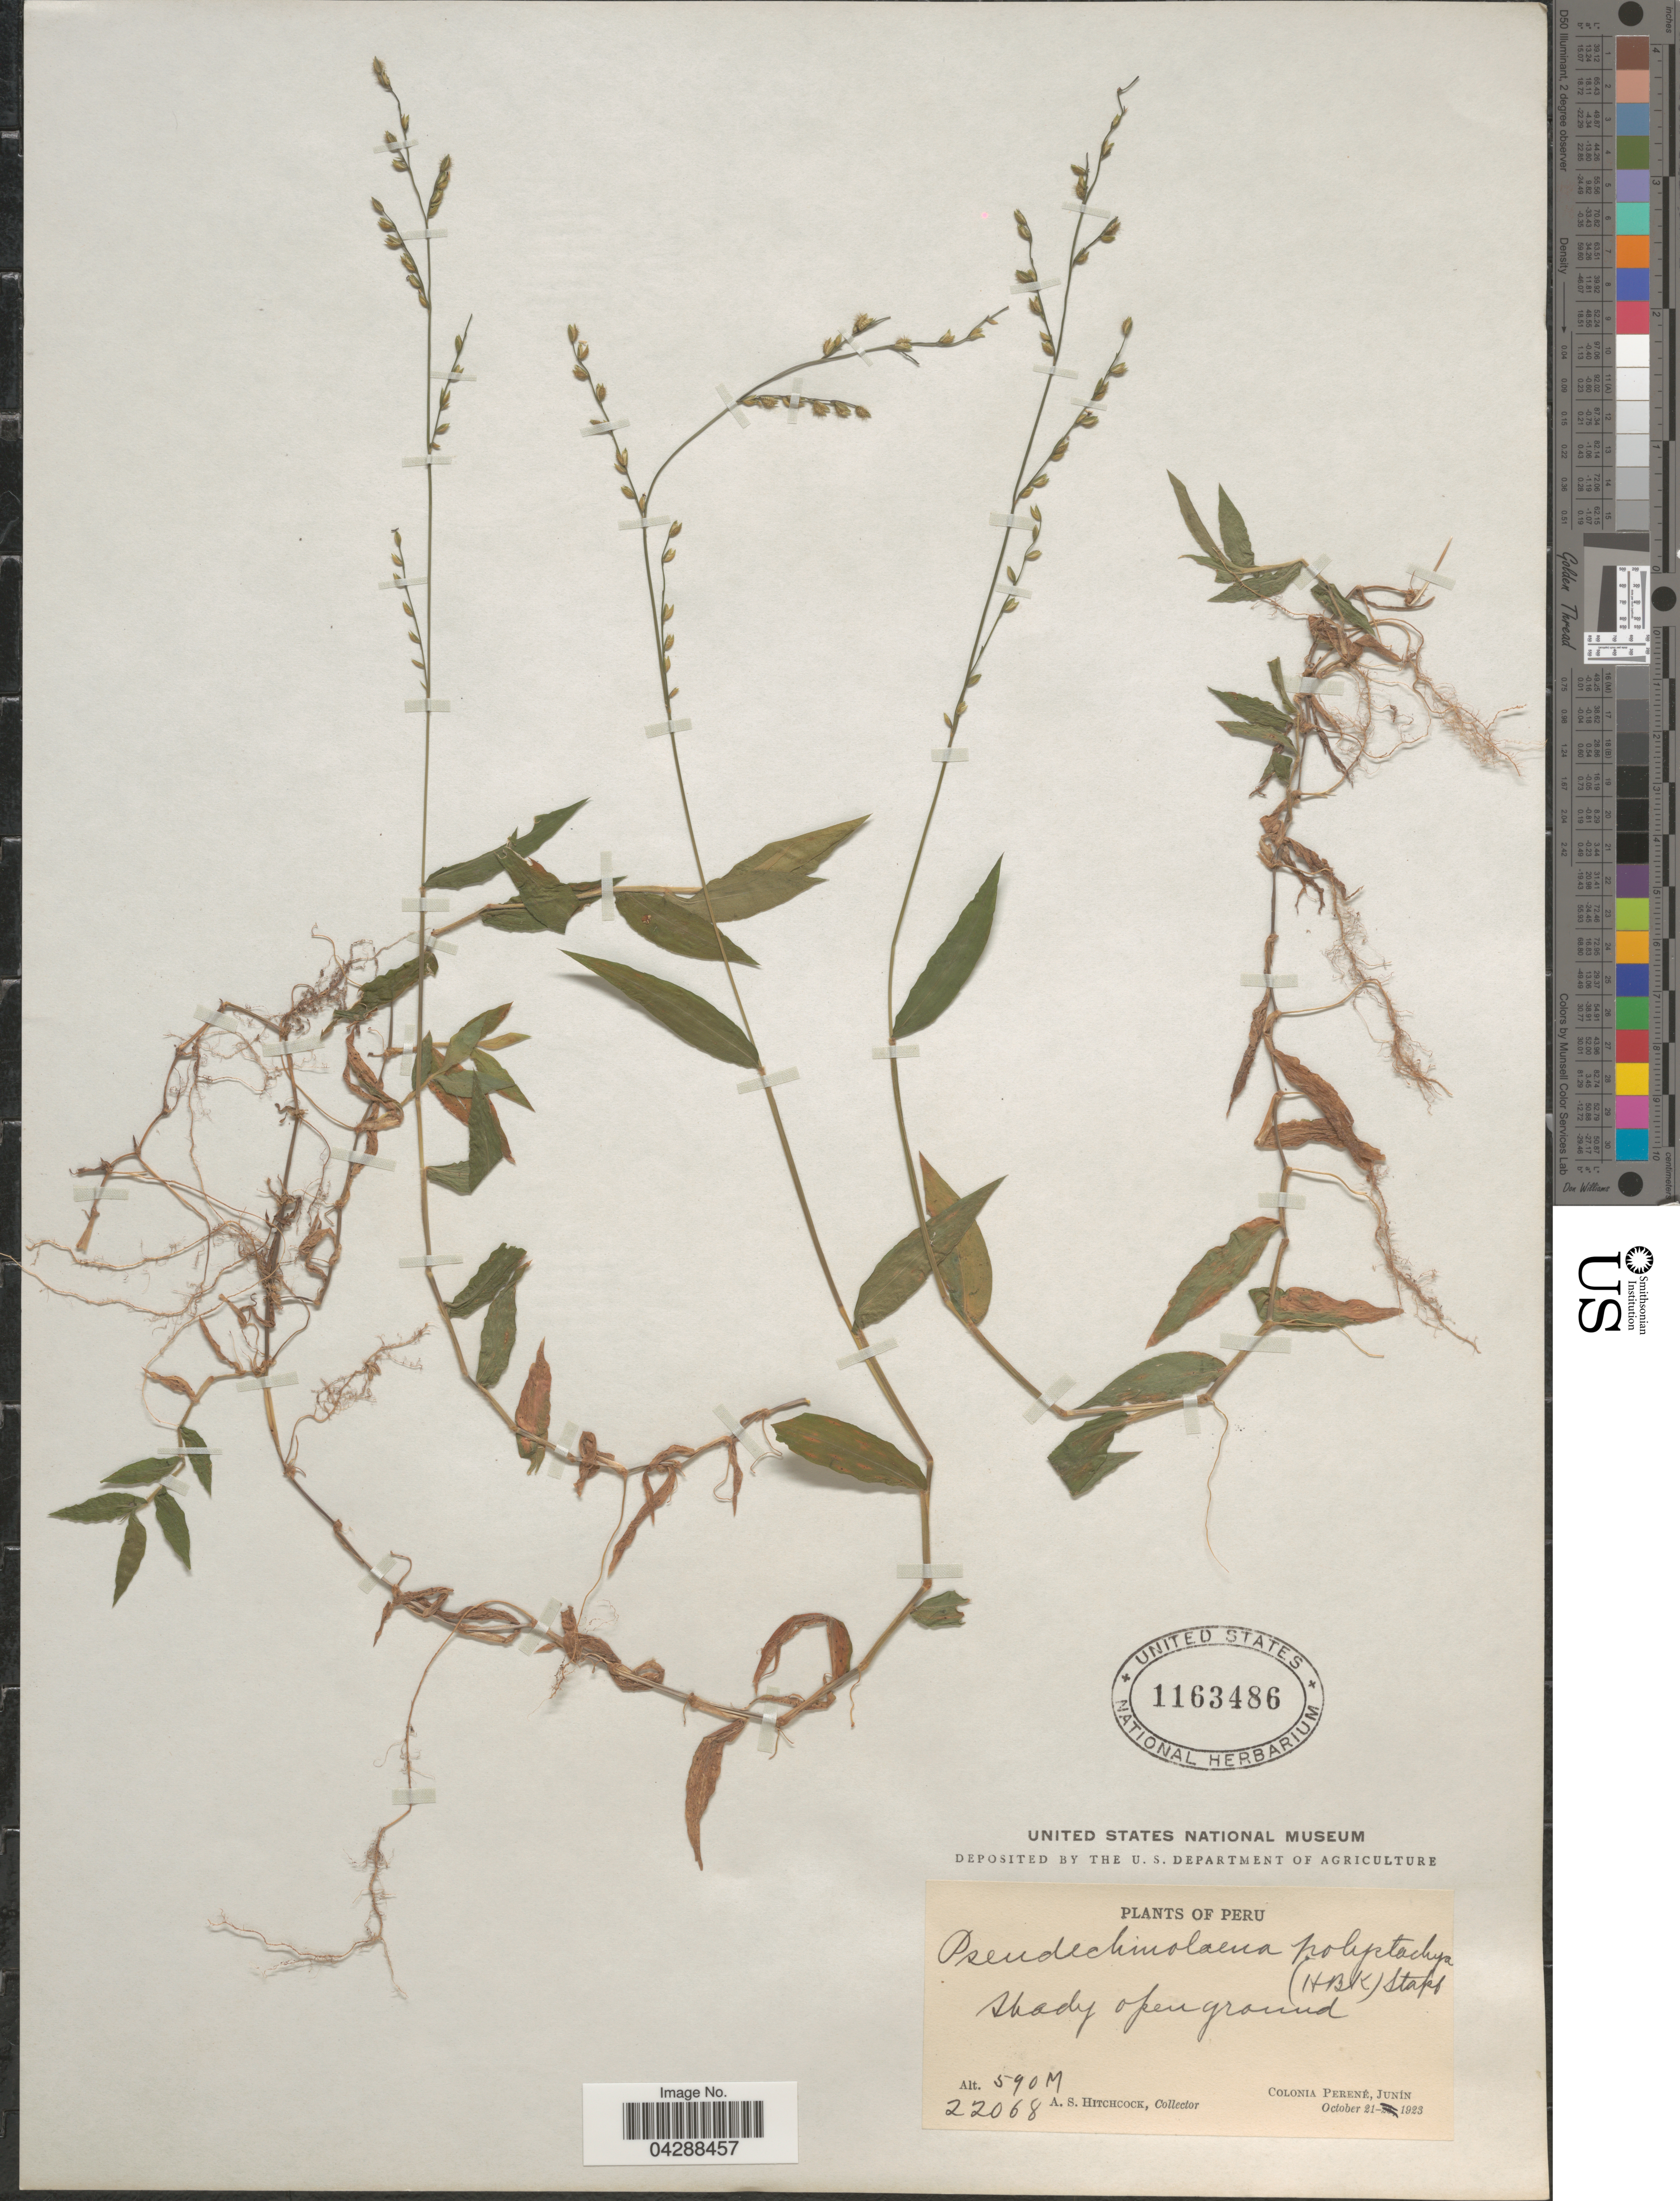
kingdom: Plantae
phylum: Tracheophyta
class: Liliopsida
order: Poales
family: Poaceae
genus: Pseudechinolaena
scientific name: Pseudechinolaena polystachya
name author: (Kunth) Stapf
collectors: A. S. Hitchcock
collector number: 22068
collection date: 1923-10-21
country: Peru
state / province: Junín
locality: Shady open ground. Colonia Perené.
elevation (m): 590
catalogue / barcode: US 1163486